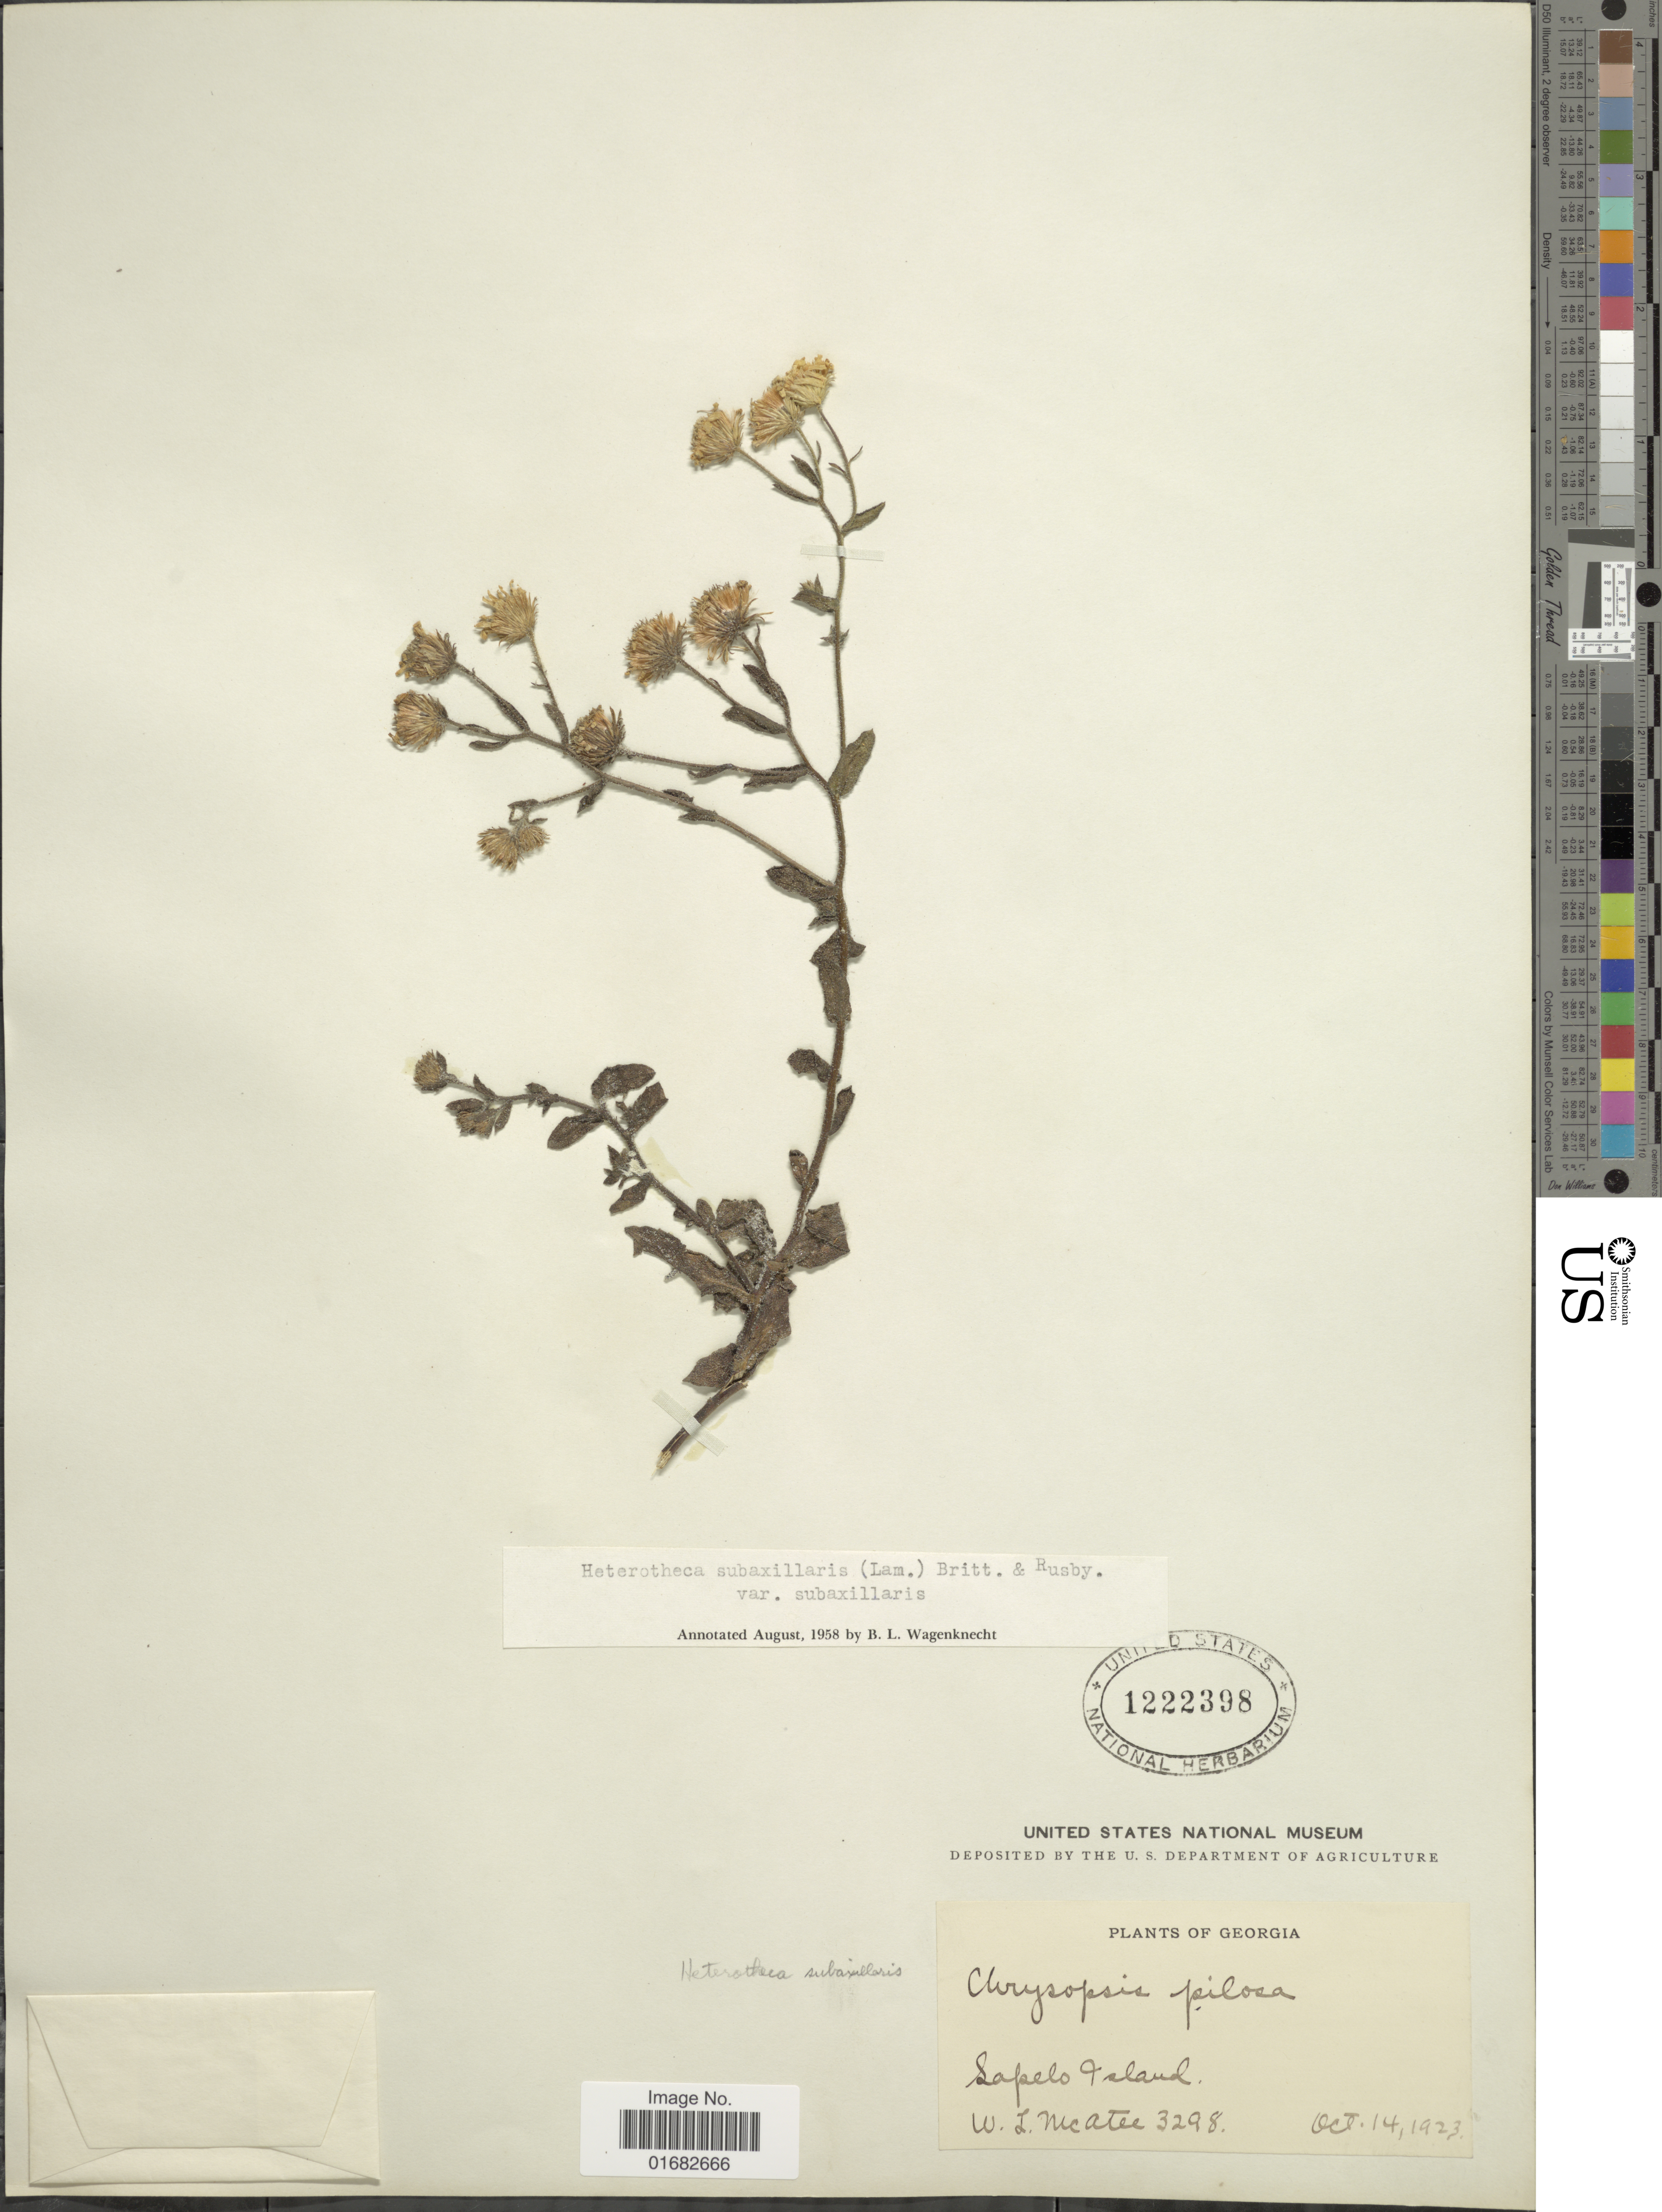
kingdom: Plantae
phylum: Tracheophyta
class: Magnoliopsida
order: Asterales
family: Asteraceae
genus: Heterotheca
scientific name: Heterotheca subaxillaris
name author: (Lam.) Britton & Rusby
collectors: W. McAtee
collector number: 3298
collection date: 1923-10-14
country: United States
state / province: Georgia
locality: Sapelo Island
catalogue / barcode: US 1222398